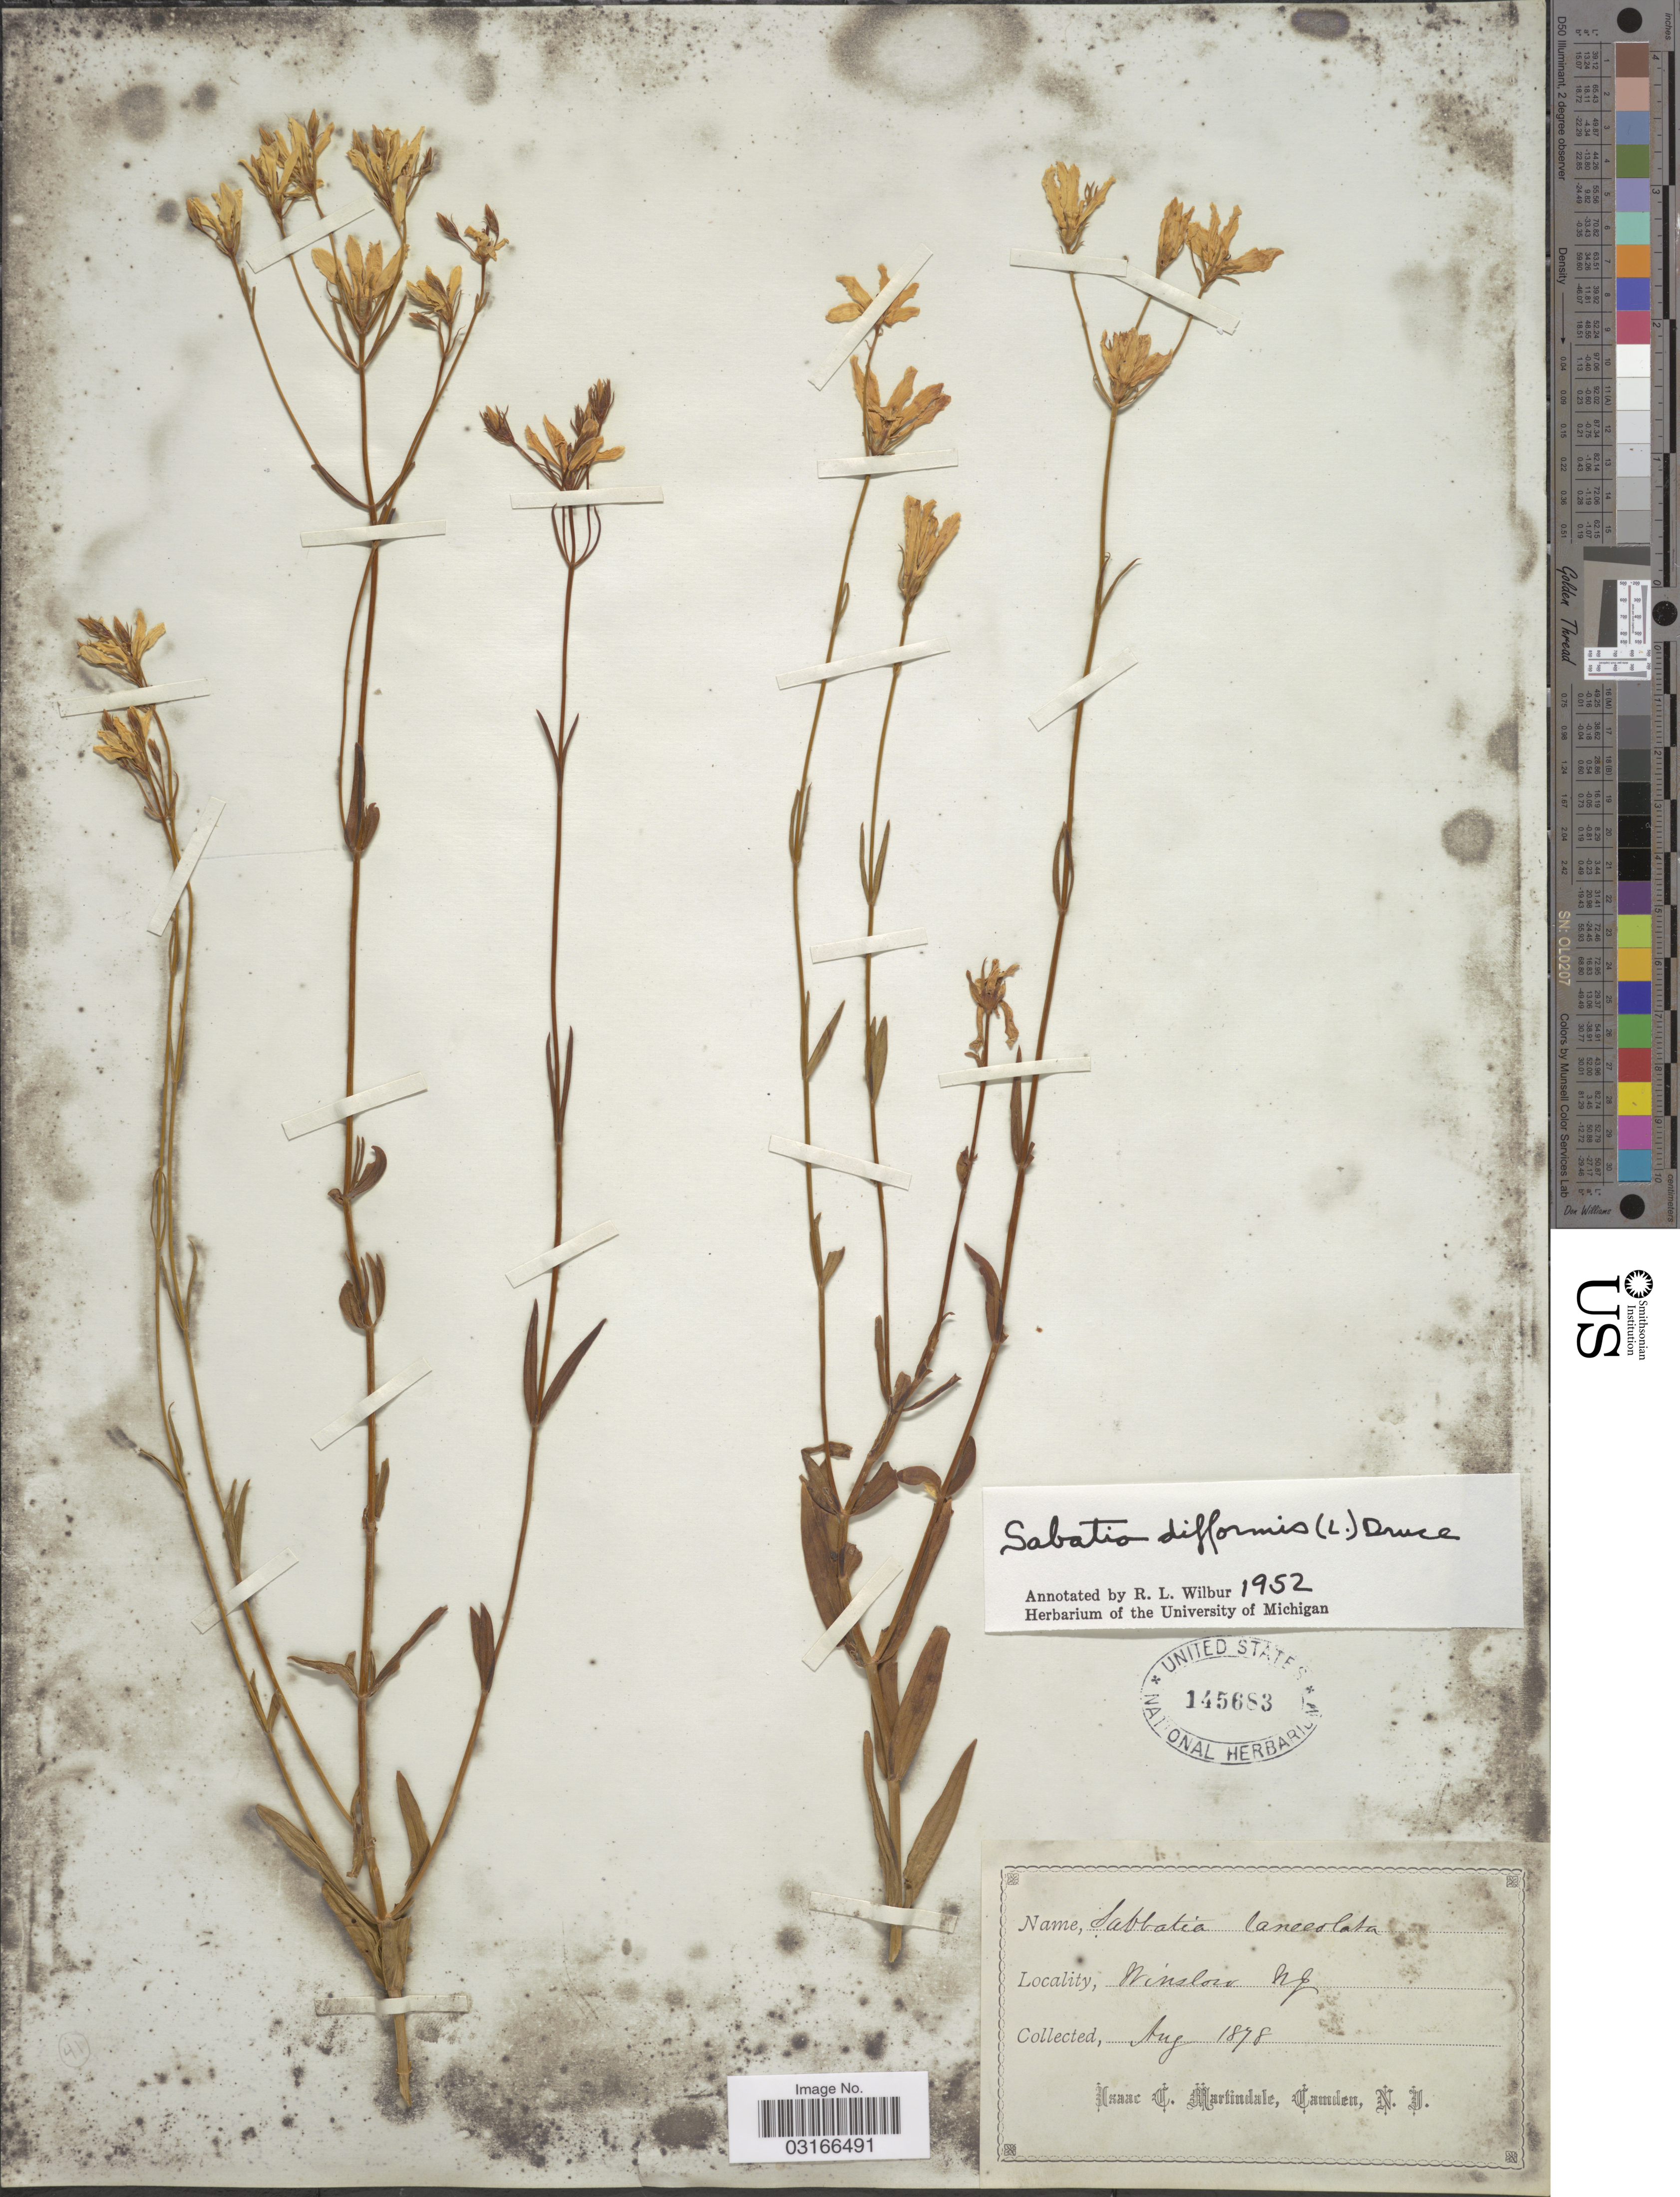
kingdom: Plantae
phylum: Tracheophyta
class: Magnoliopsida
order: Gentianales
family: Gentianaceae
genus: Sabatia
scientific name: Sabatia difformis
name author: (L.) Druce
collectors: I. Martindale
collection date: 1878-08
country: United States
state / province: New Jersey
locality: Winslow, N.J.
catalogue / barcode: US 145683